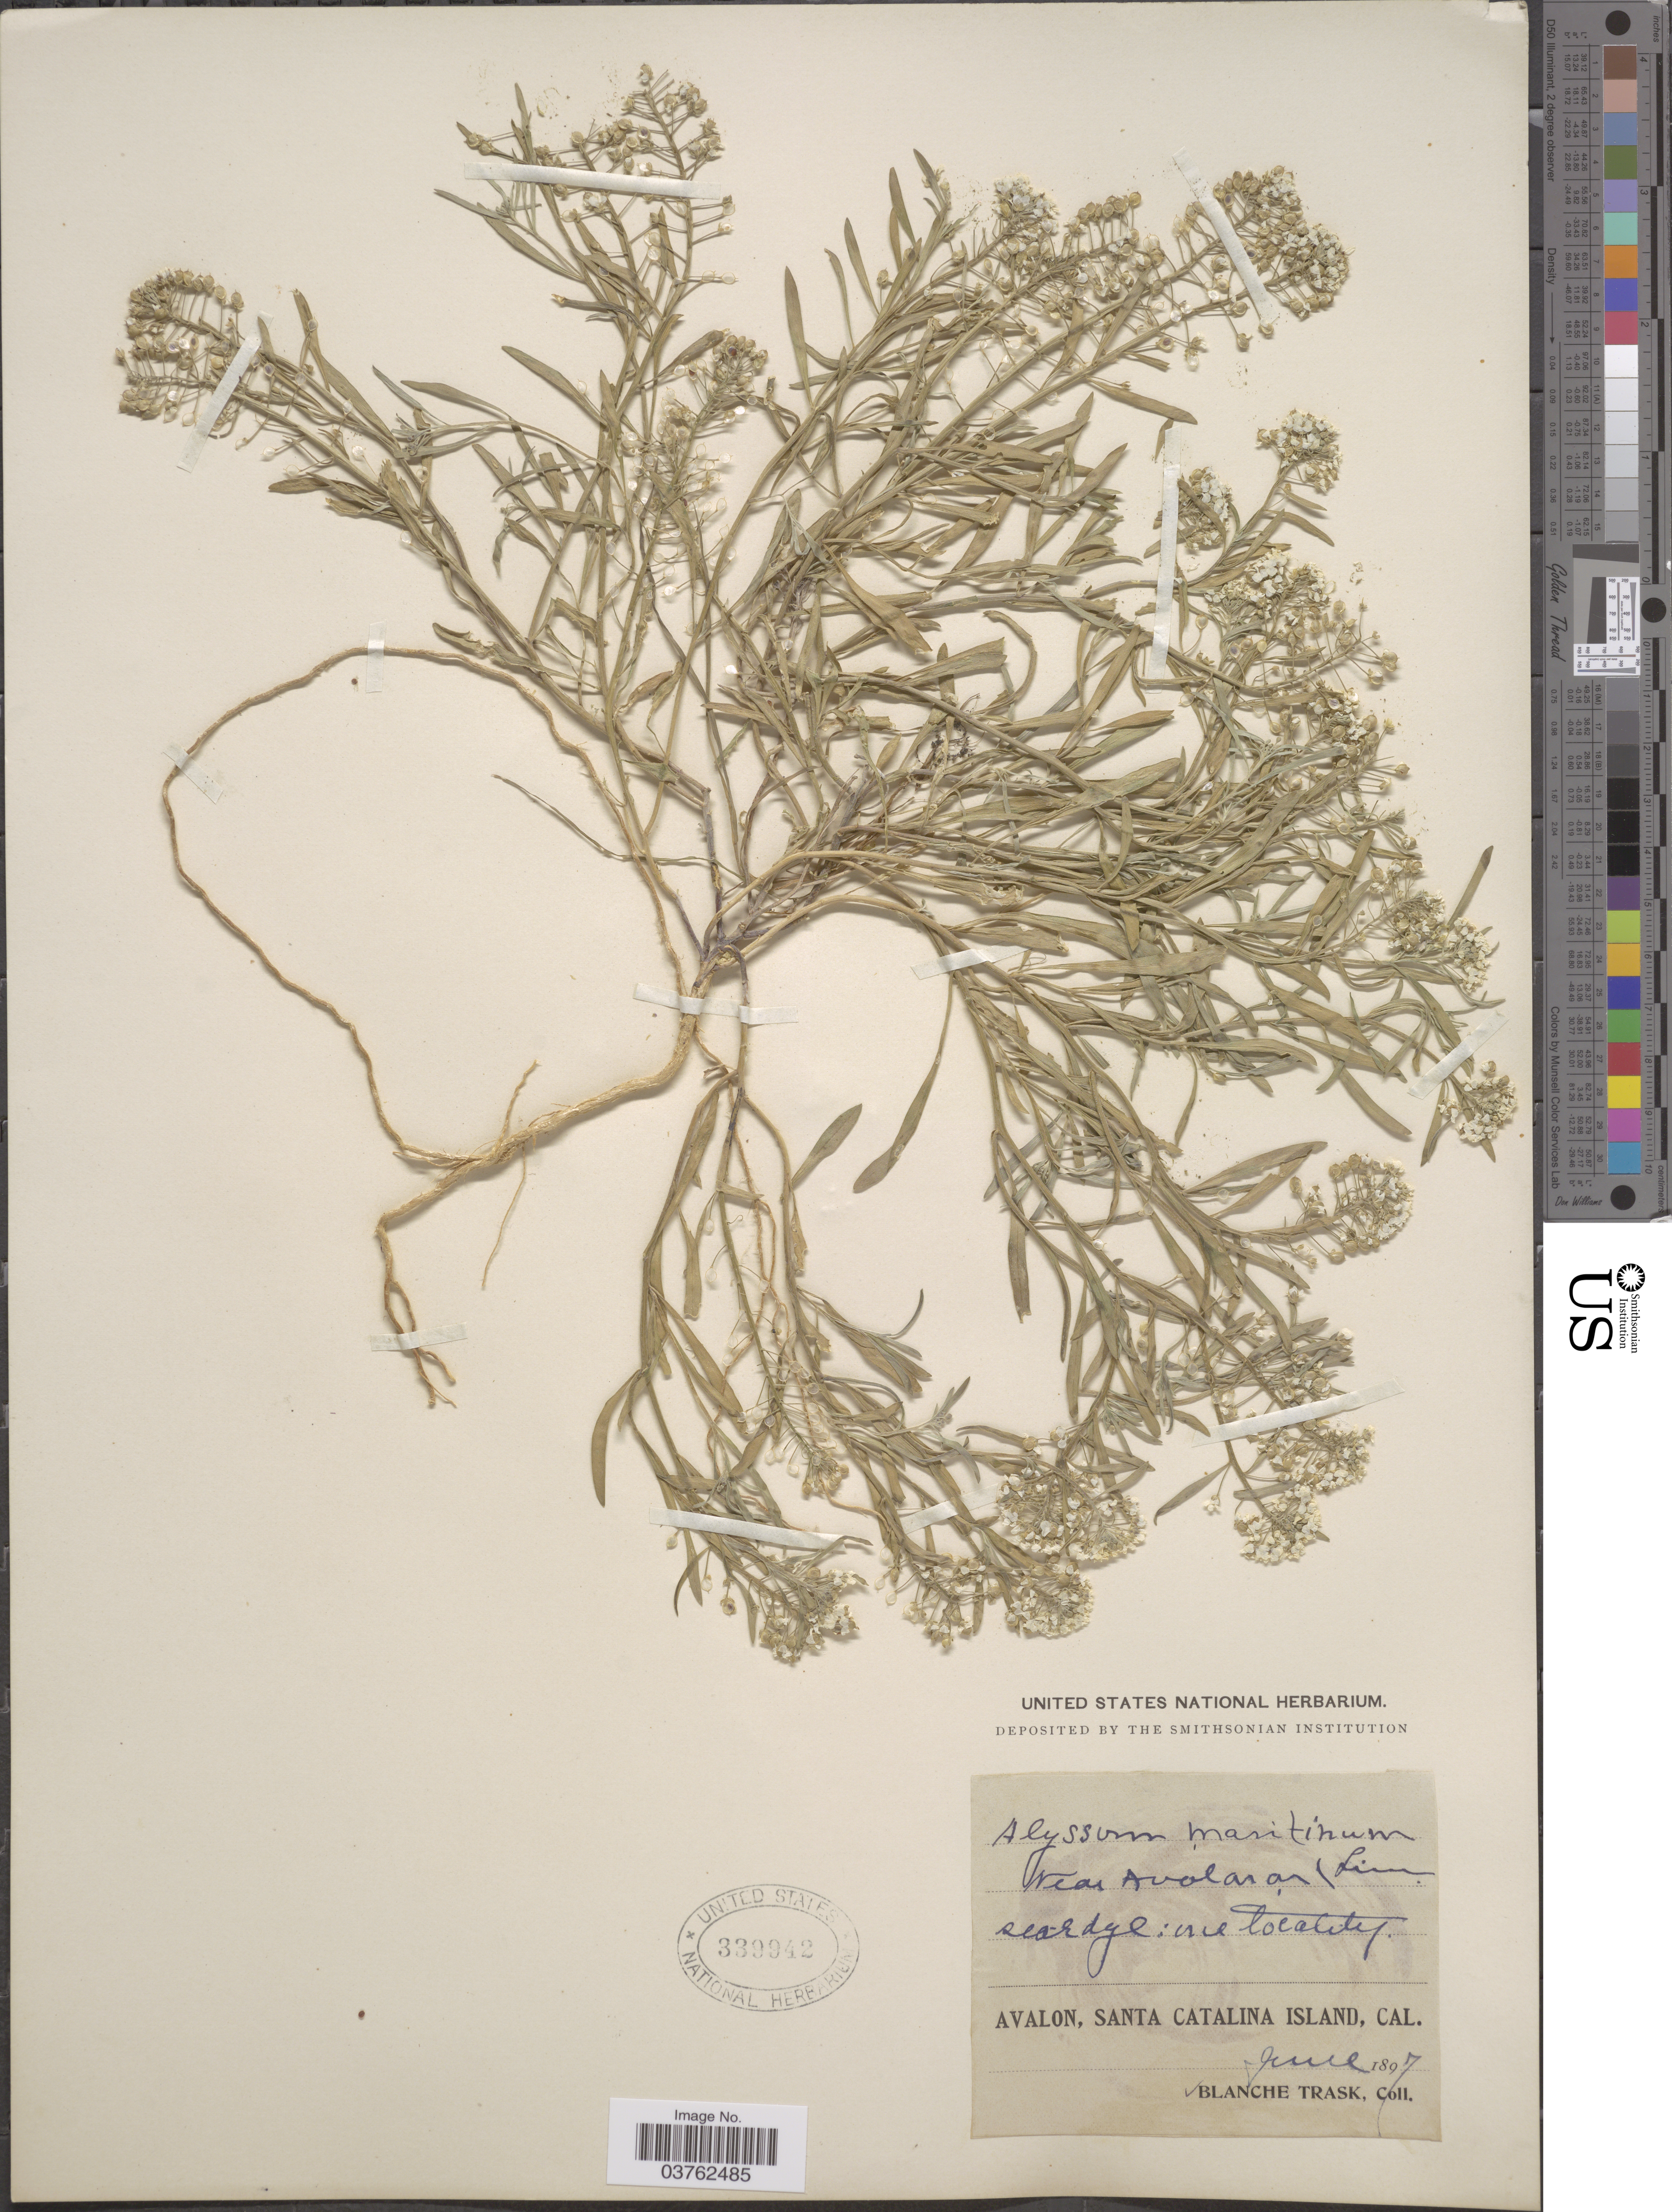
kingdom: Plantae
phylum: Tracheophyta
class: Magnoliopsida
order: Brassicales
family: Brassicaceae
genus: Lobularia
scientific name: Lobularia maritima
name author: (L.) Desv.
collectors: B. Trask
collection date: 1897-06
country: United States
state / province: California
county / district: Los Angeles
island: Santa Catalina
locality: Near Avalon on sea edge. Avalon, Santa Catalina Island.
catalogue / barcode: US 339942